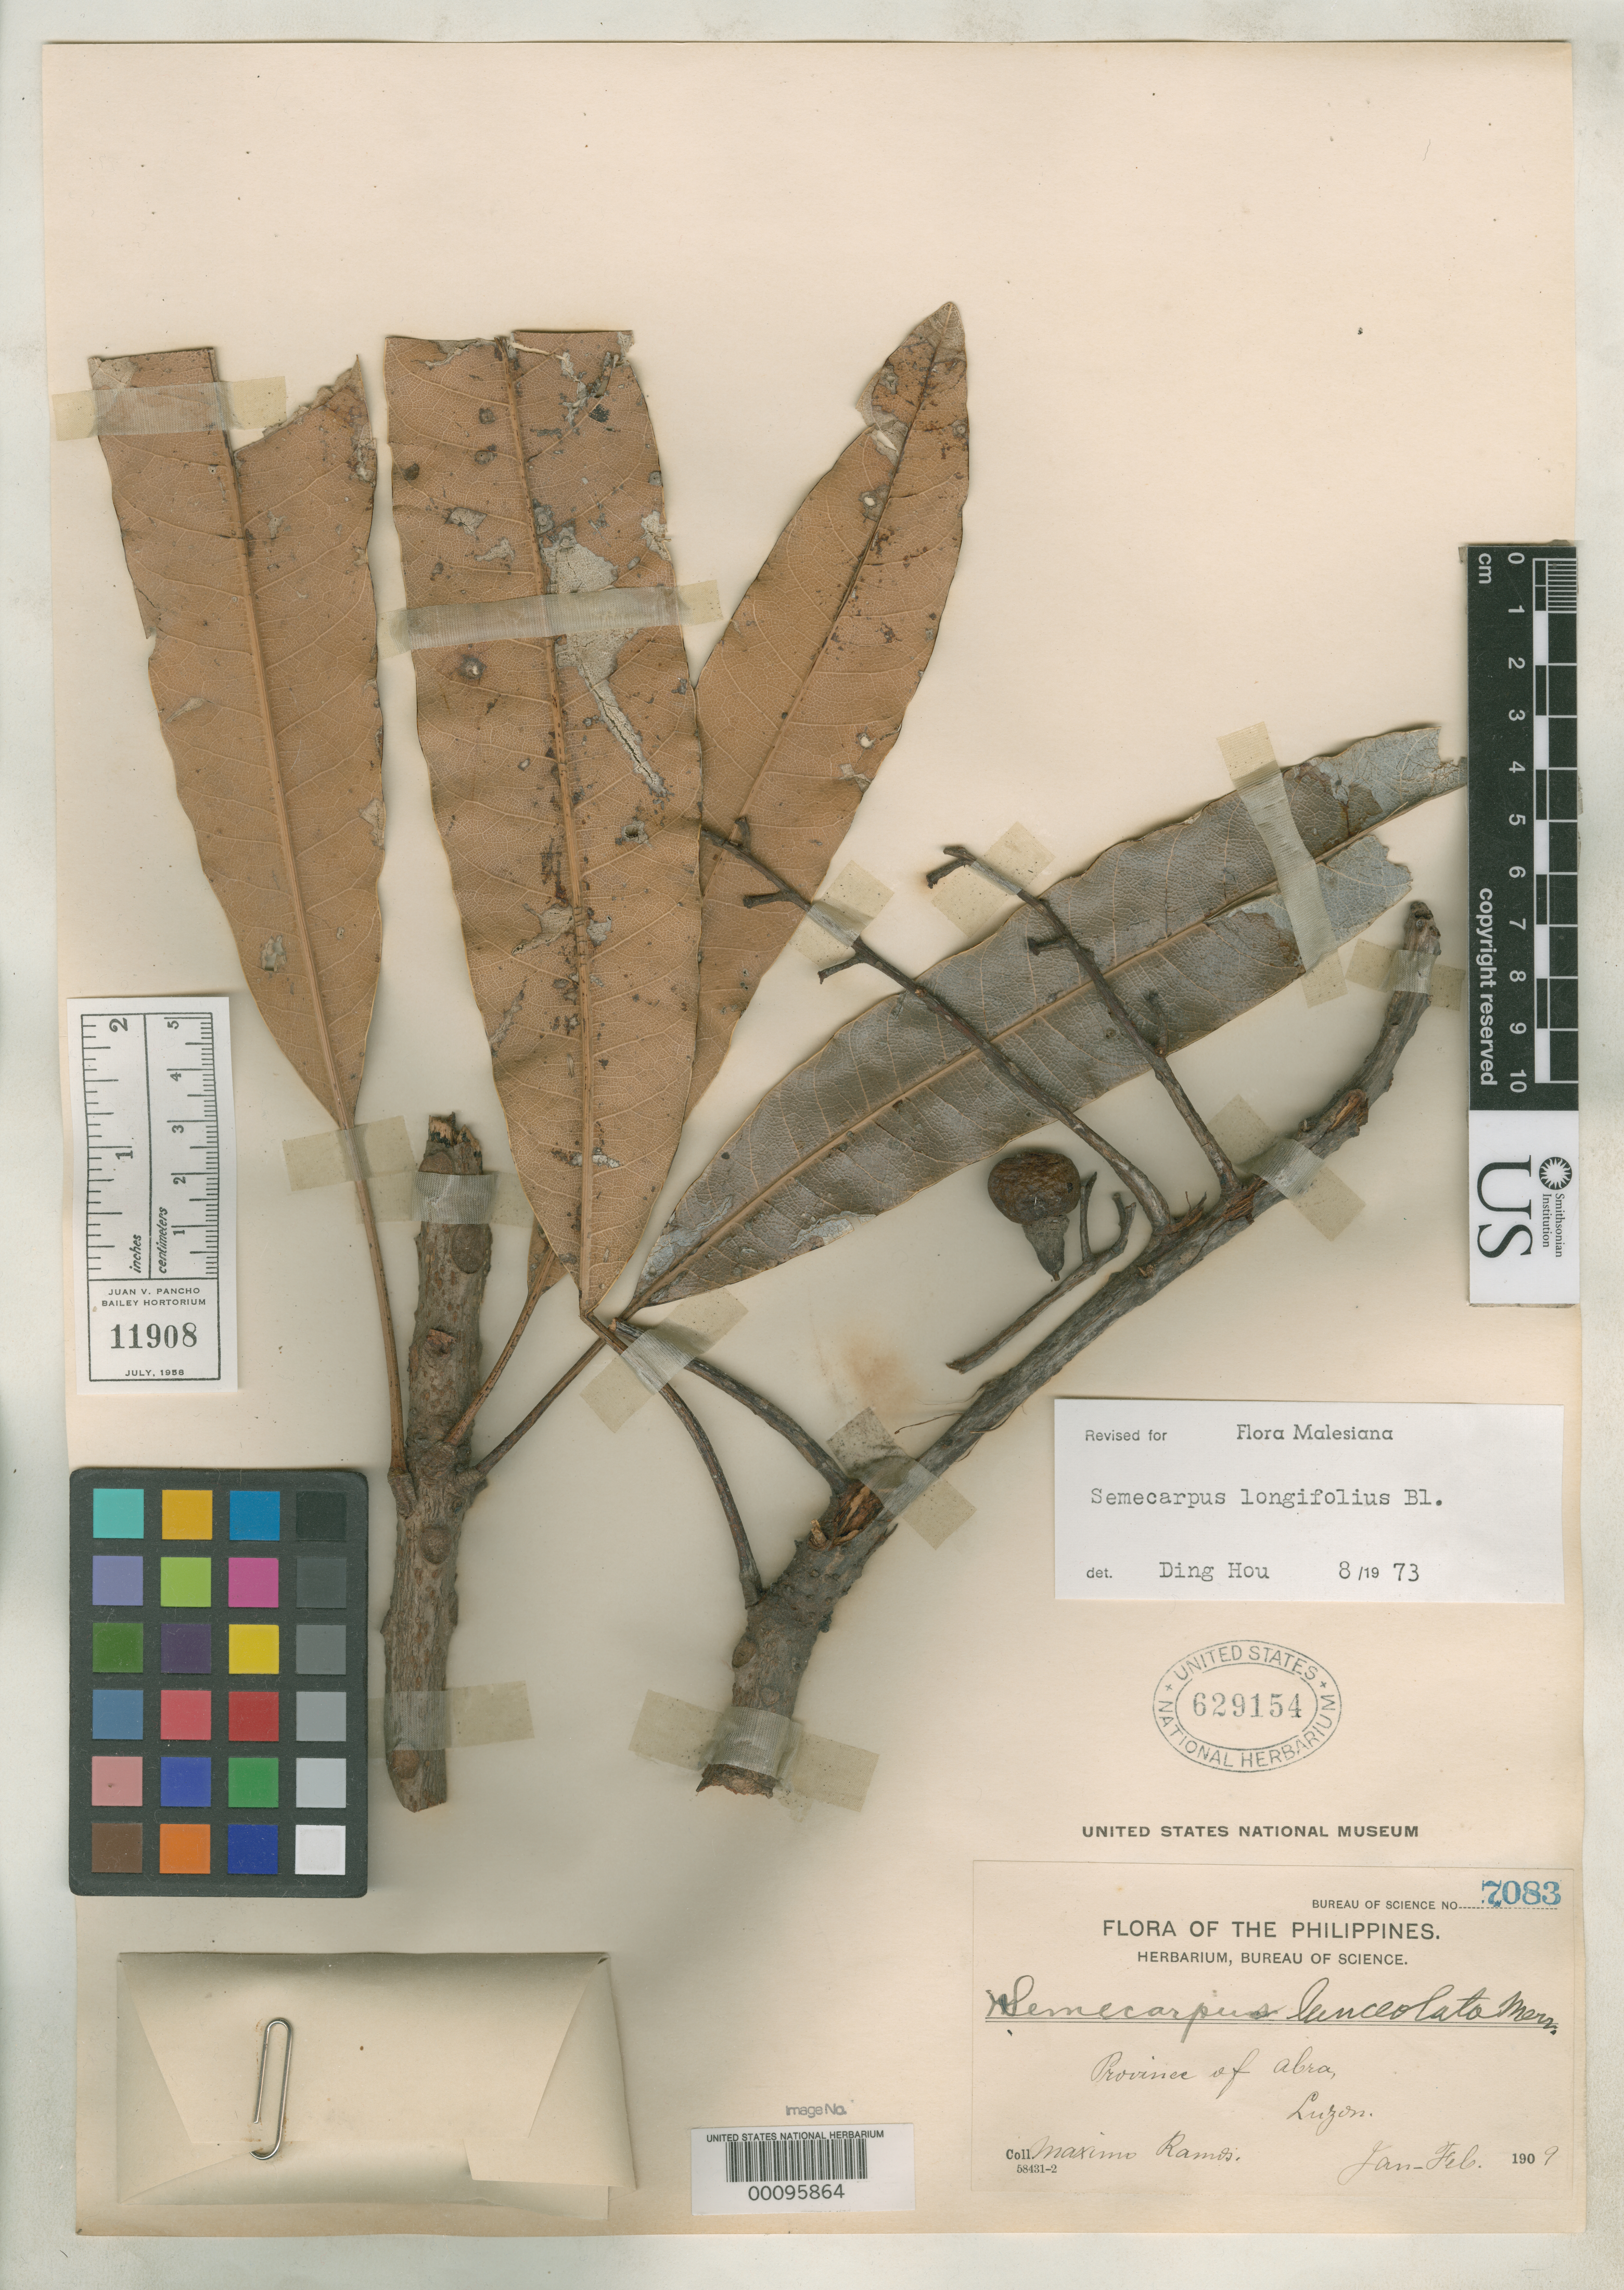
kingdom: Plantae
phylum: Tracheophyta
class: Magnoliopsida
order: Sapindales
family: Anacardiaceae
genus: Semecarpus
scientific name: Semecarpus lanceolatus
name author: Merr.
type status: Isotype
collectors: M. Ramos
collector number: Bur. Sci. 7083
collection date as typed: Feb 1909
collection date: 1909-02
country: Philippines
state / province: Cordillera (Administrative Region)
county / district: Abra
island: Luzon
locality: Dolores.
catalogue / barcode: US 629154